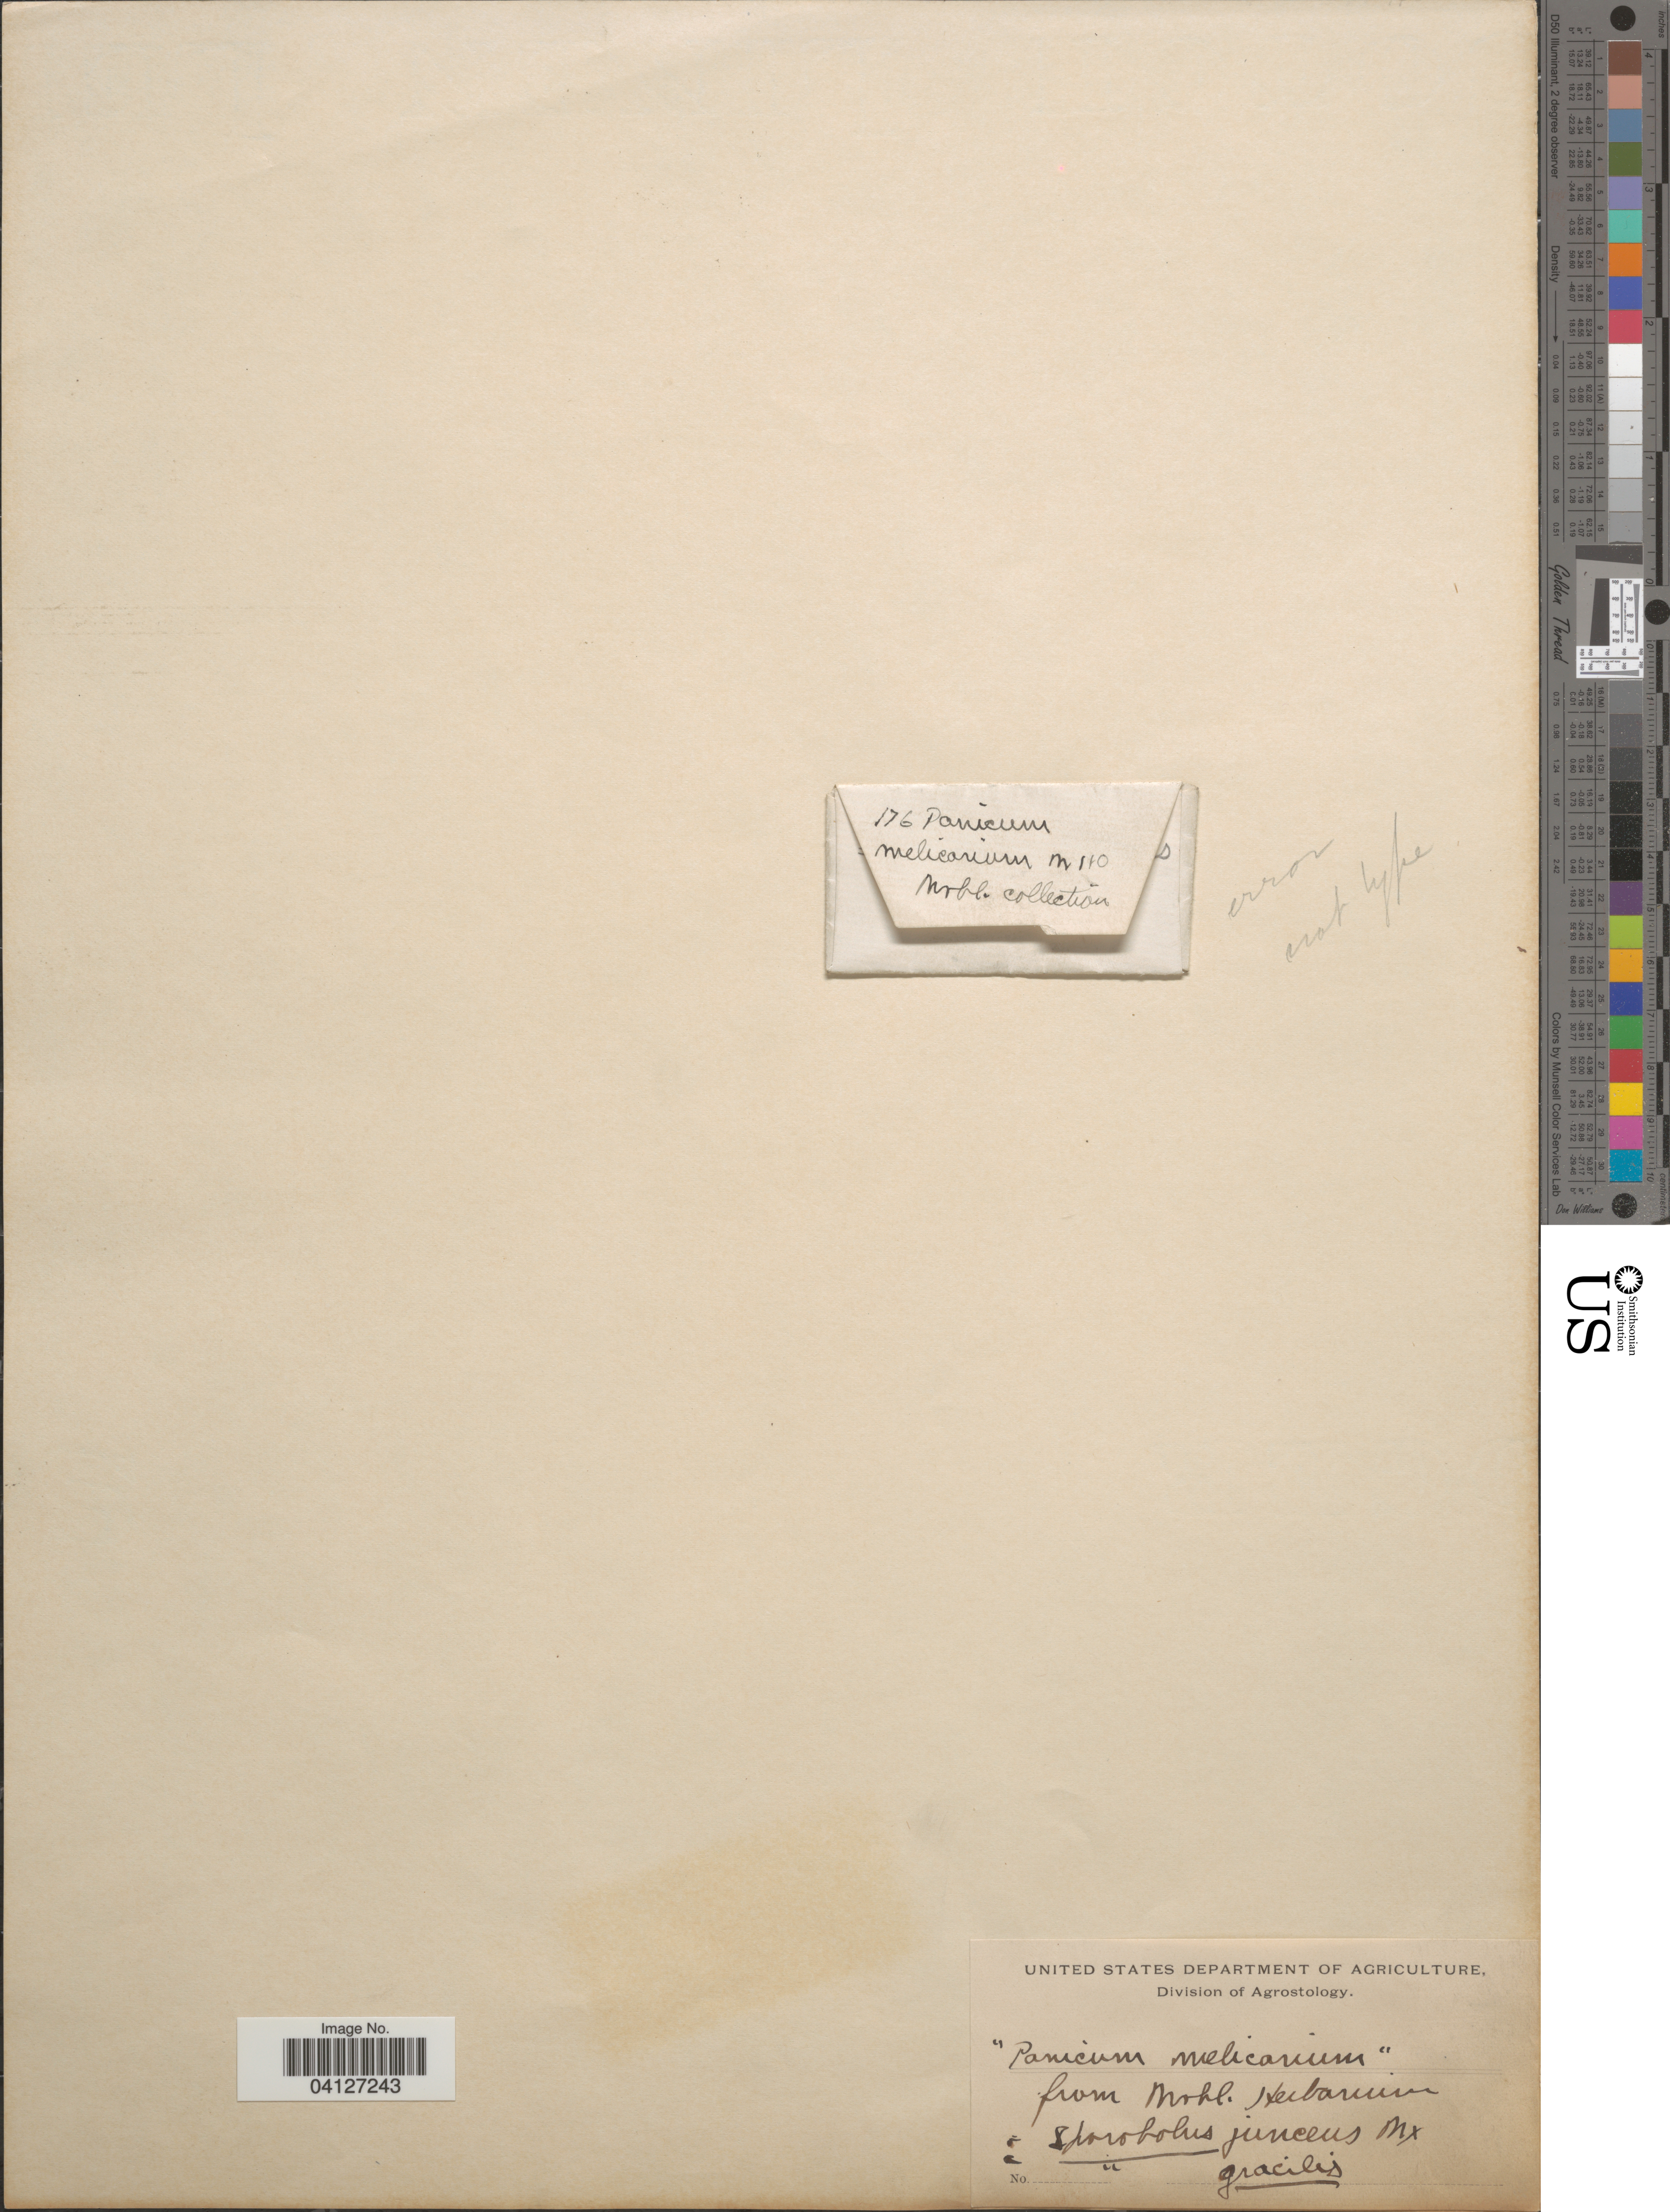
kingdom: Plantae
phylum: Tracheophyta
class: Liliopsida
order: Poales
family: Poaceae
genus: Panicum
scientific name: Panicum melicarium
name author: Michx.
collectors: Mohl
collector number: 176